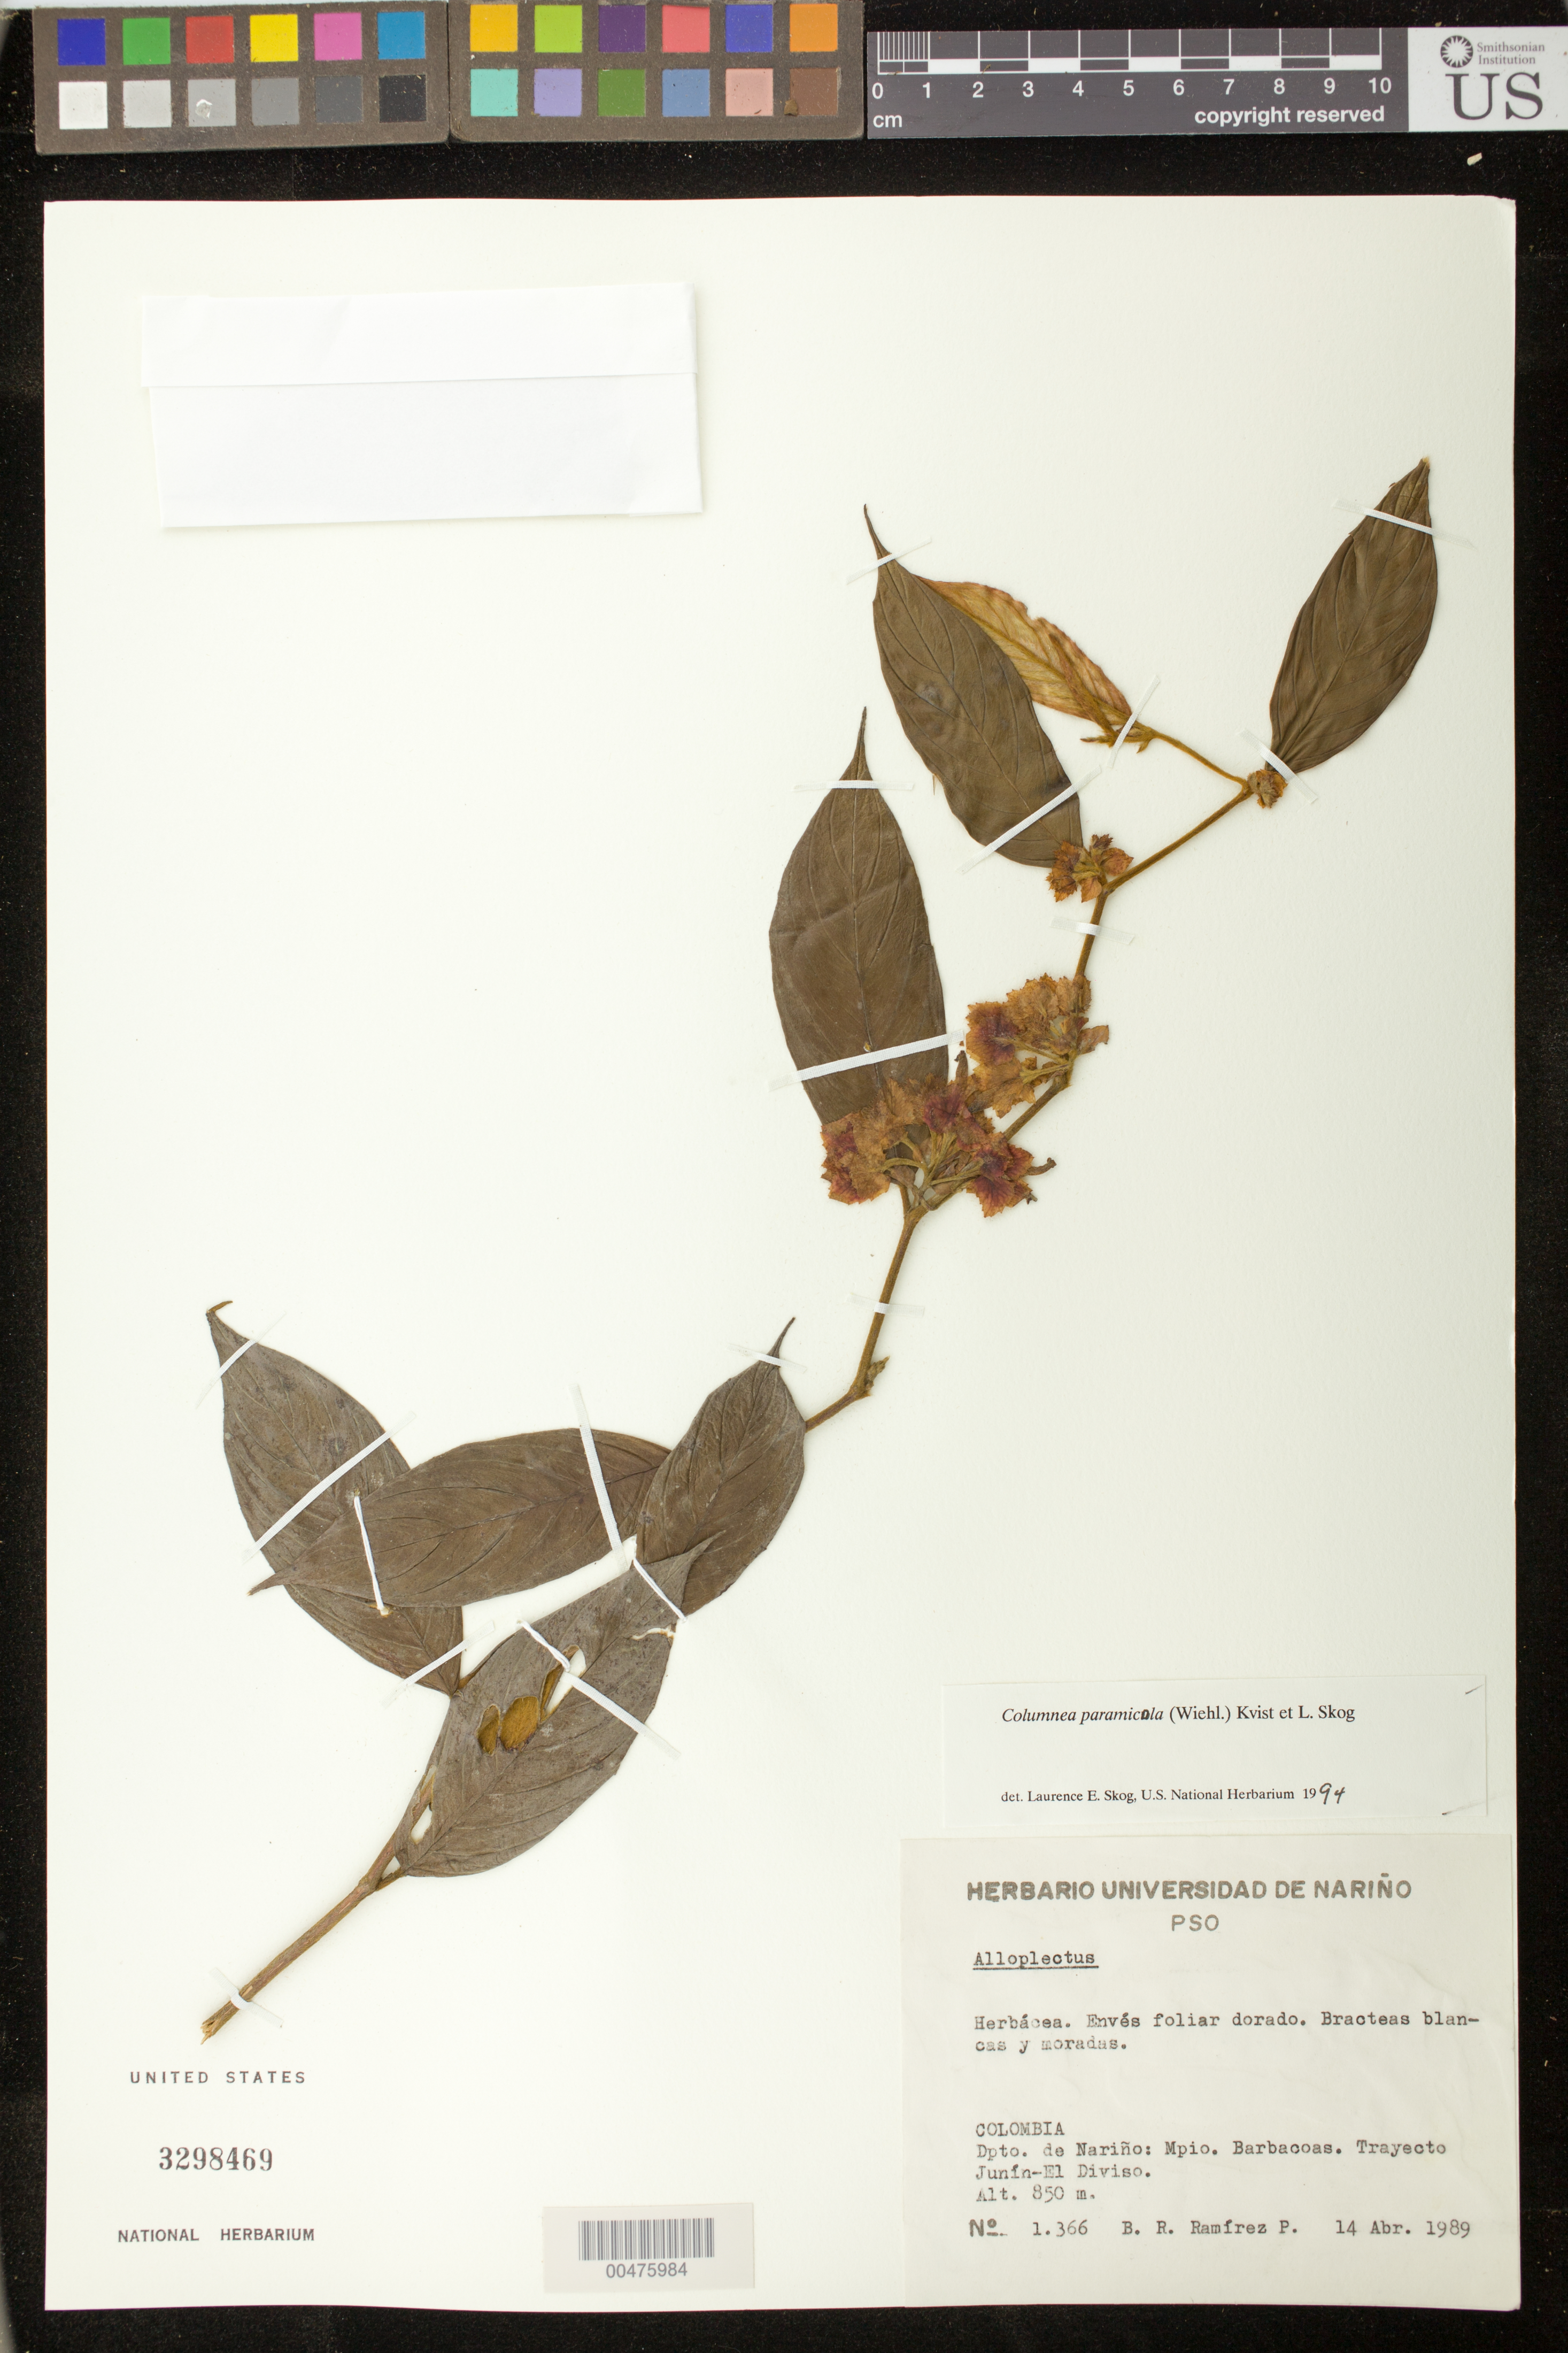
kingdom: Plantae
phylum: Tracheophyta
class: Magnoliopsida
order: Lamiales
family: Gesneriaceae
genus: Columnea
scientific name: Columnea paramicola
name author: (Wiehler) L.P. Kvist & L.E. Skog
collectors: Olga S. de Benavides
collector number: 5575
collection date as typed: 26 May 1985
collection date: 1985-05-26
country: Colombia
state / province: Nariño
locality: Barbacoas, trayecto Junin-El Diviso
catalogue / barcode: US 3298469